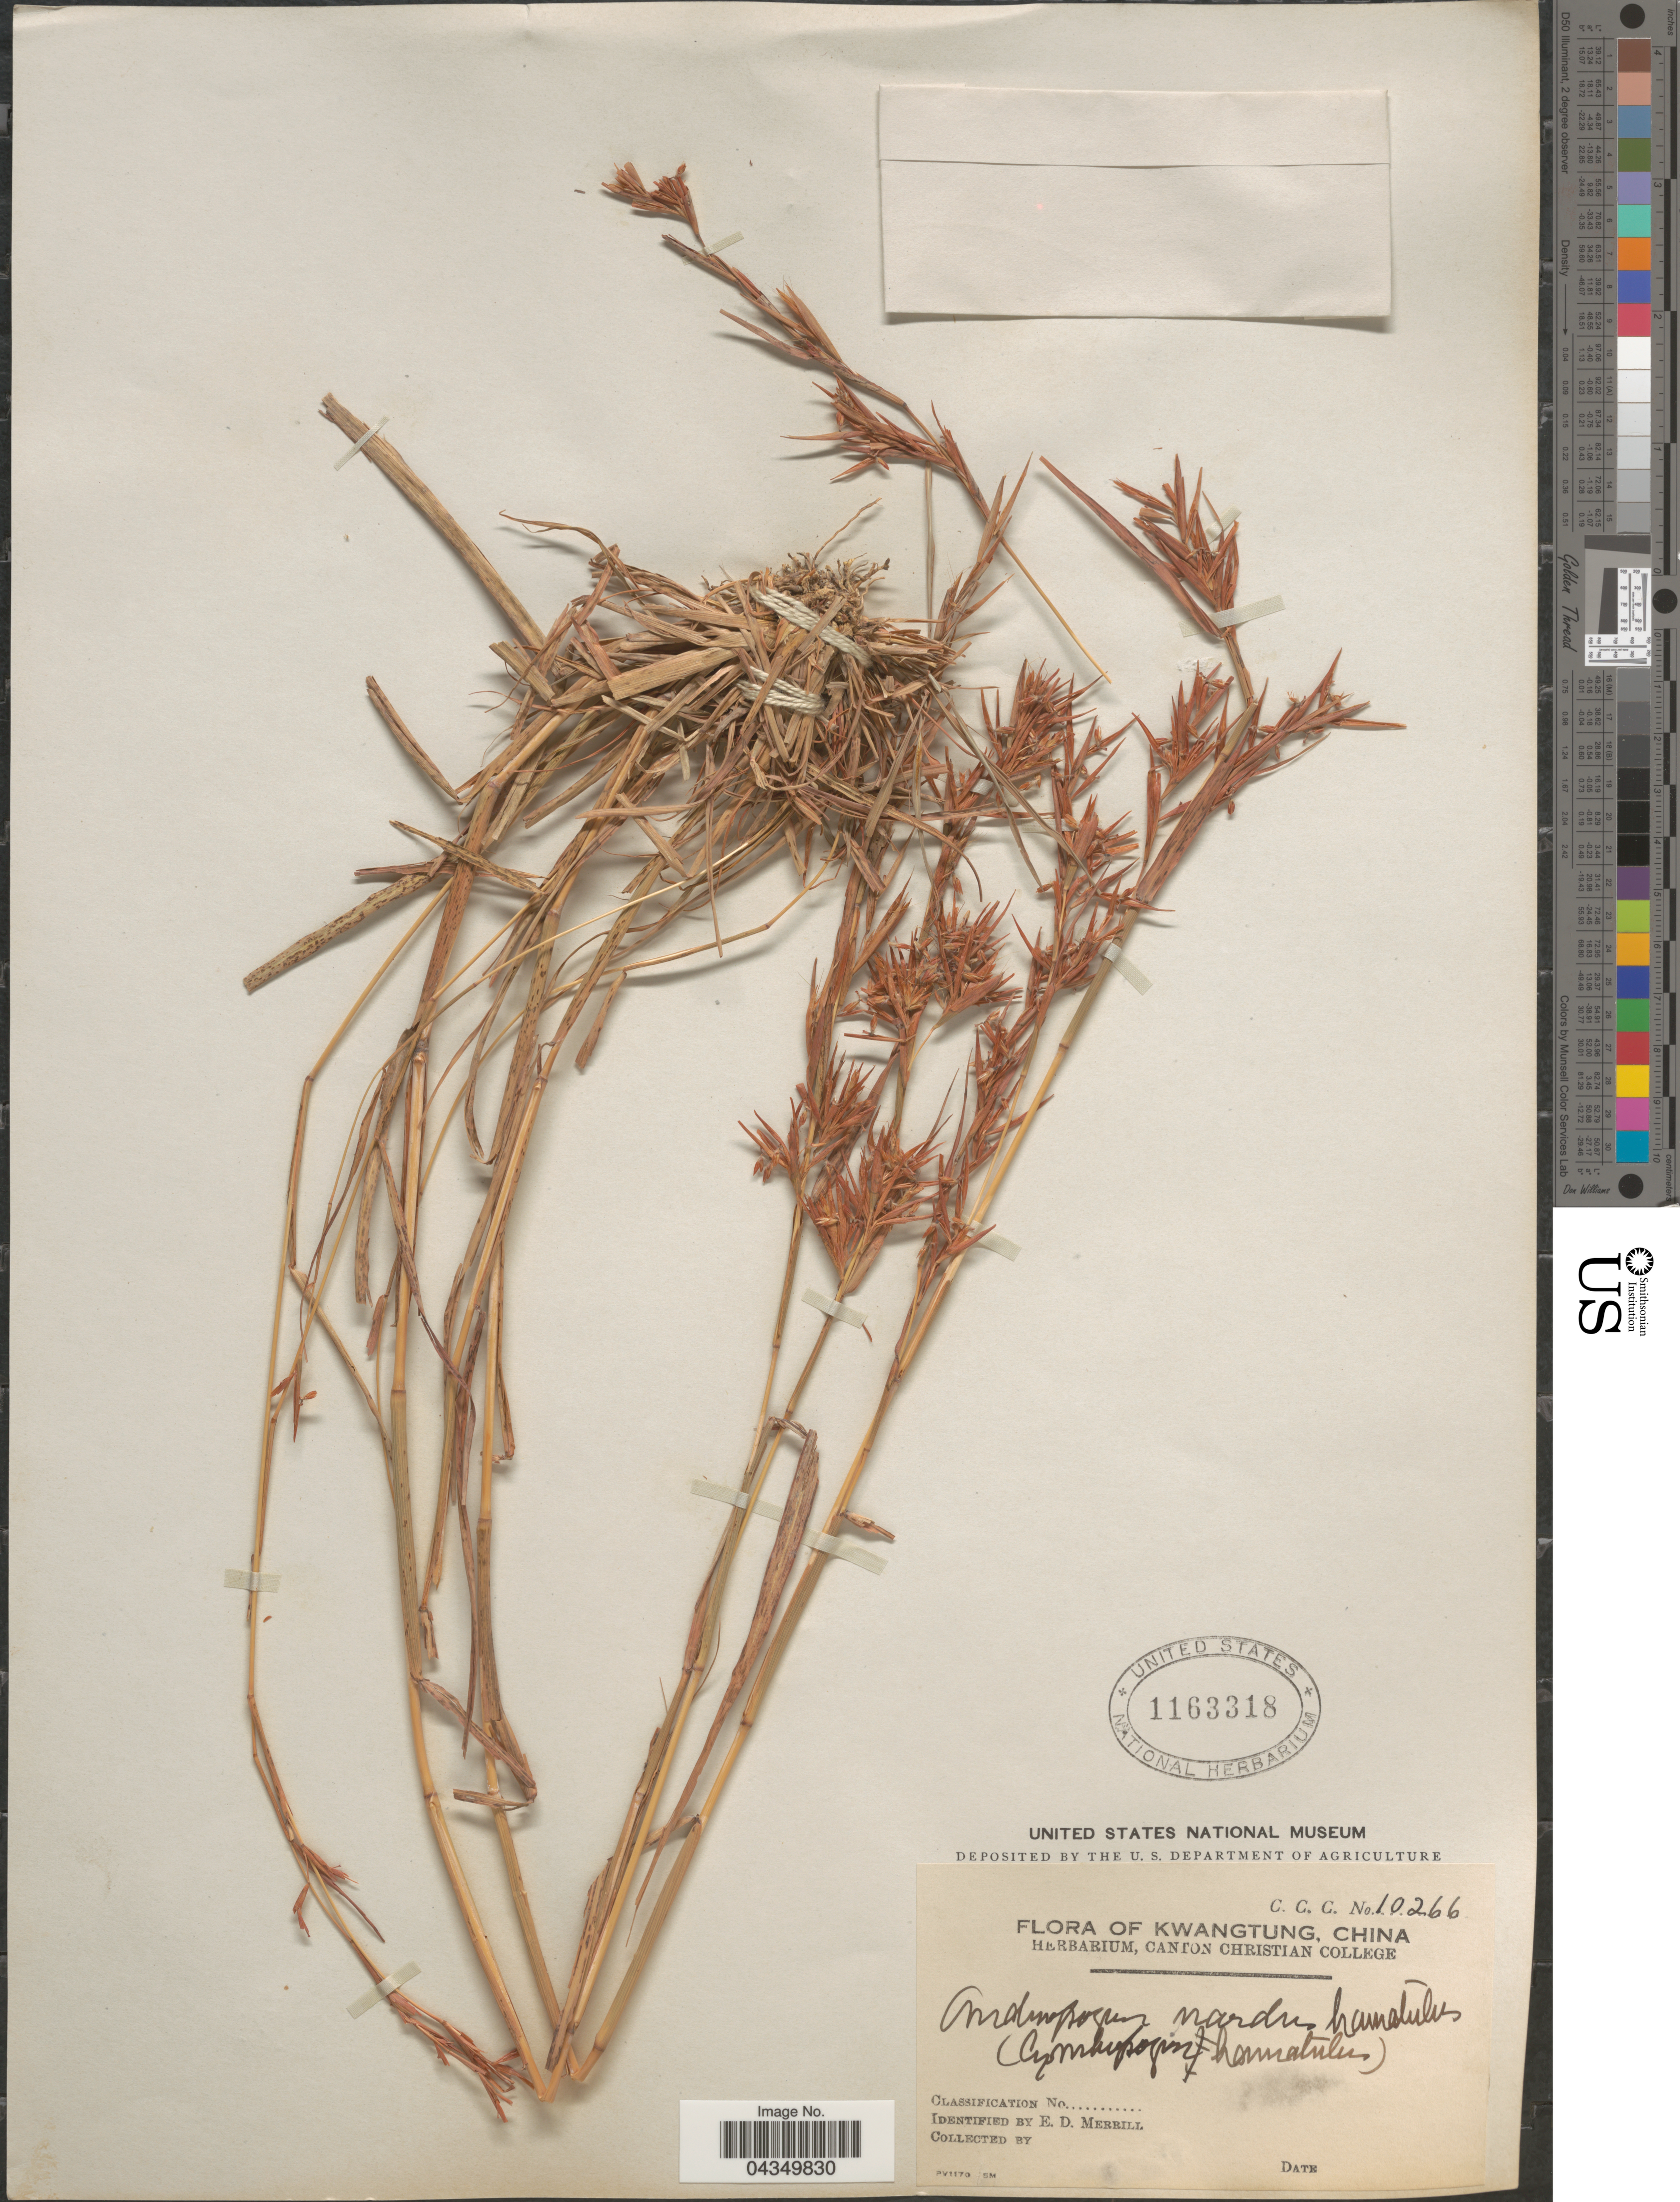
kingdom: Plantae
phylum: Tracheophyta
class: Liliopsida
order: Poales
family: Poaceae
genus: Cymbopogon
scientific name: Cymbopogon caesius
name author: (Nees ex Hook. & Arn.) Stapf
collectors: E. D. Merrill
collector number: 10266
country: China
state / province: Guangdong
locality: Kwangtung.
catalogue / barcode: US 1163318